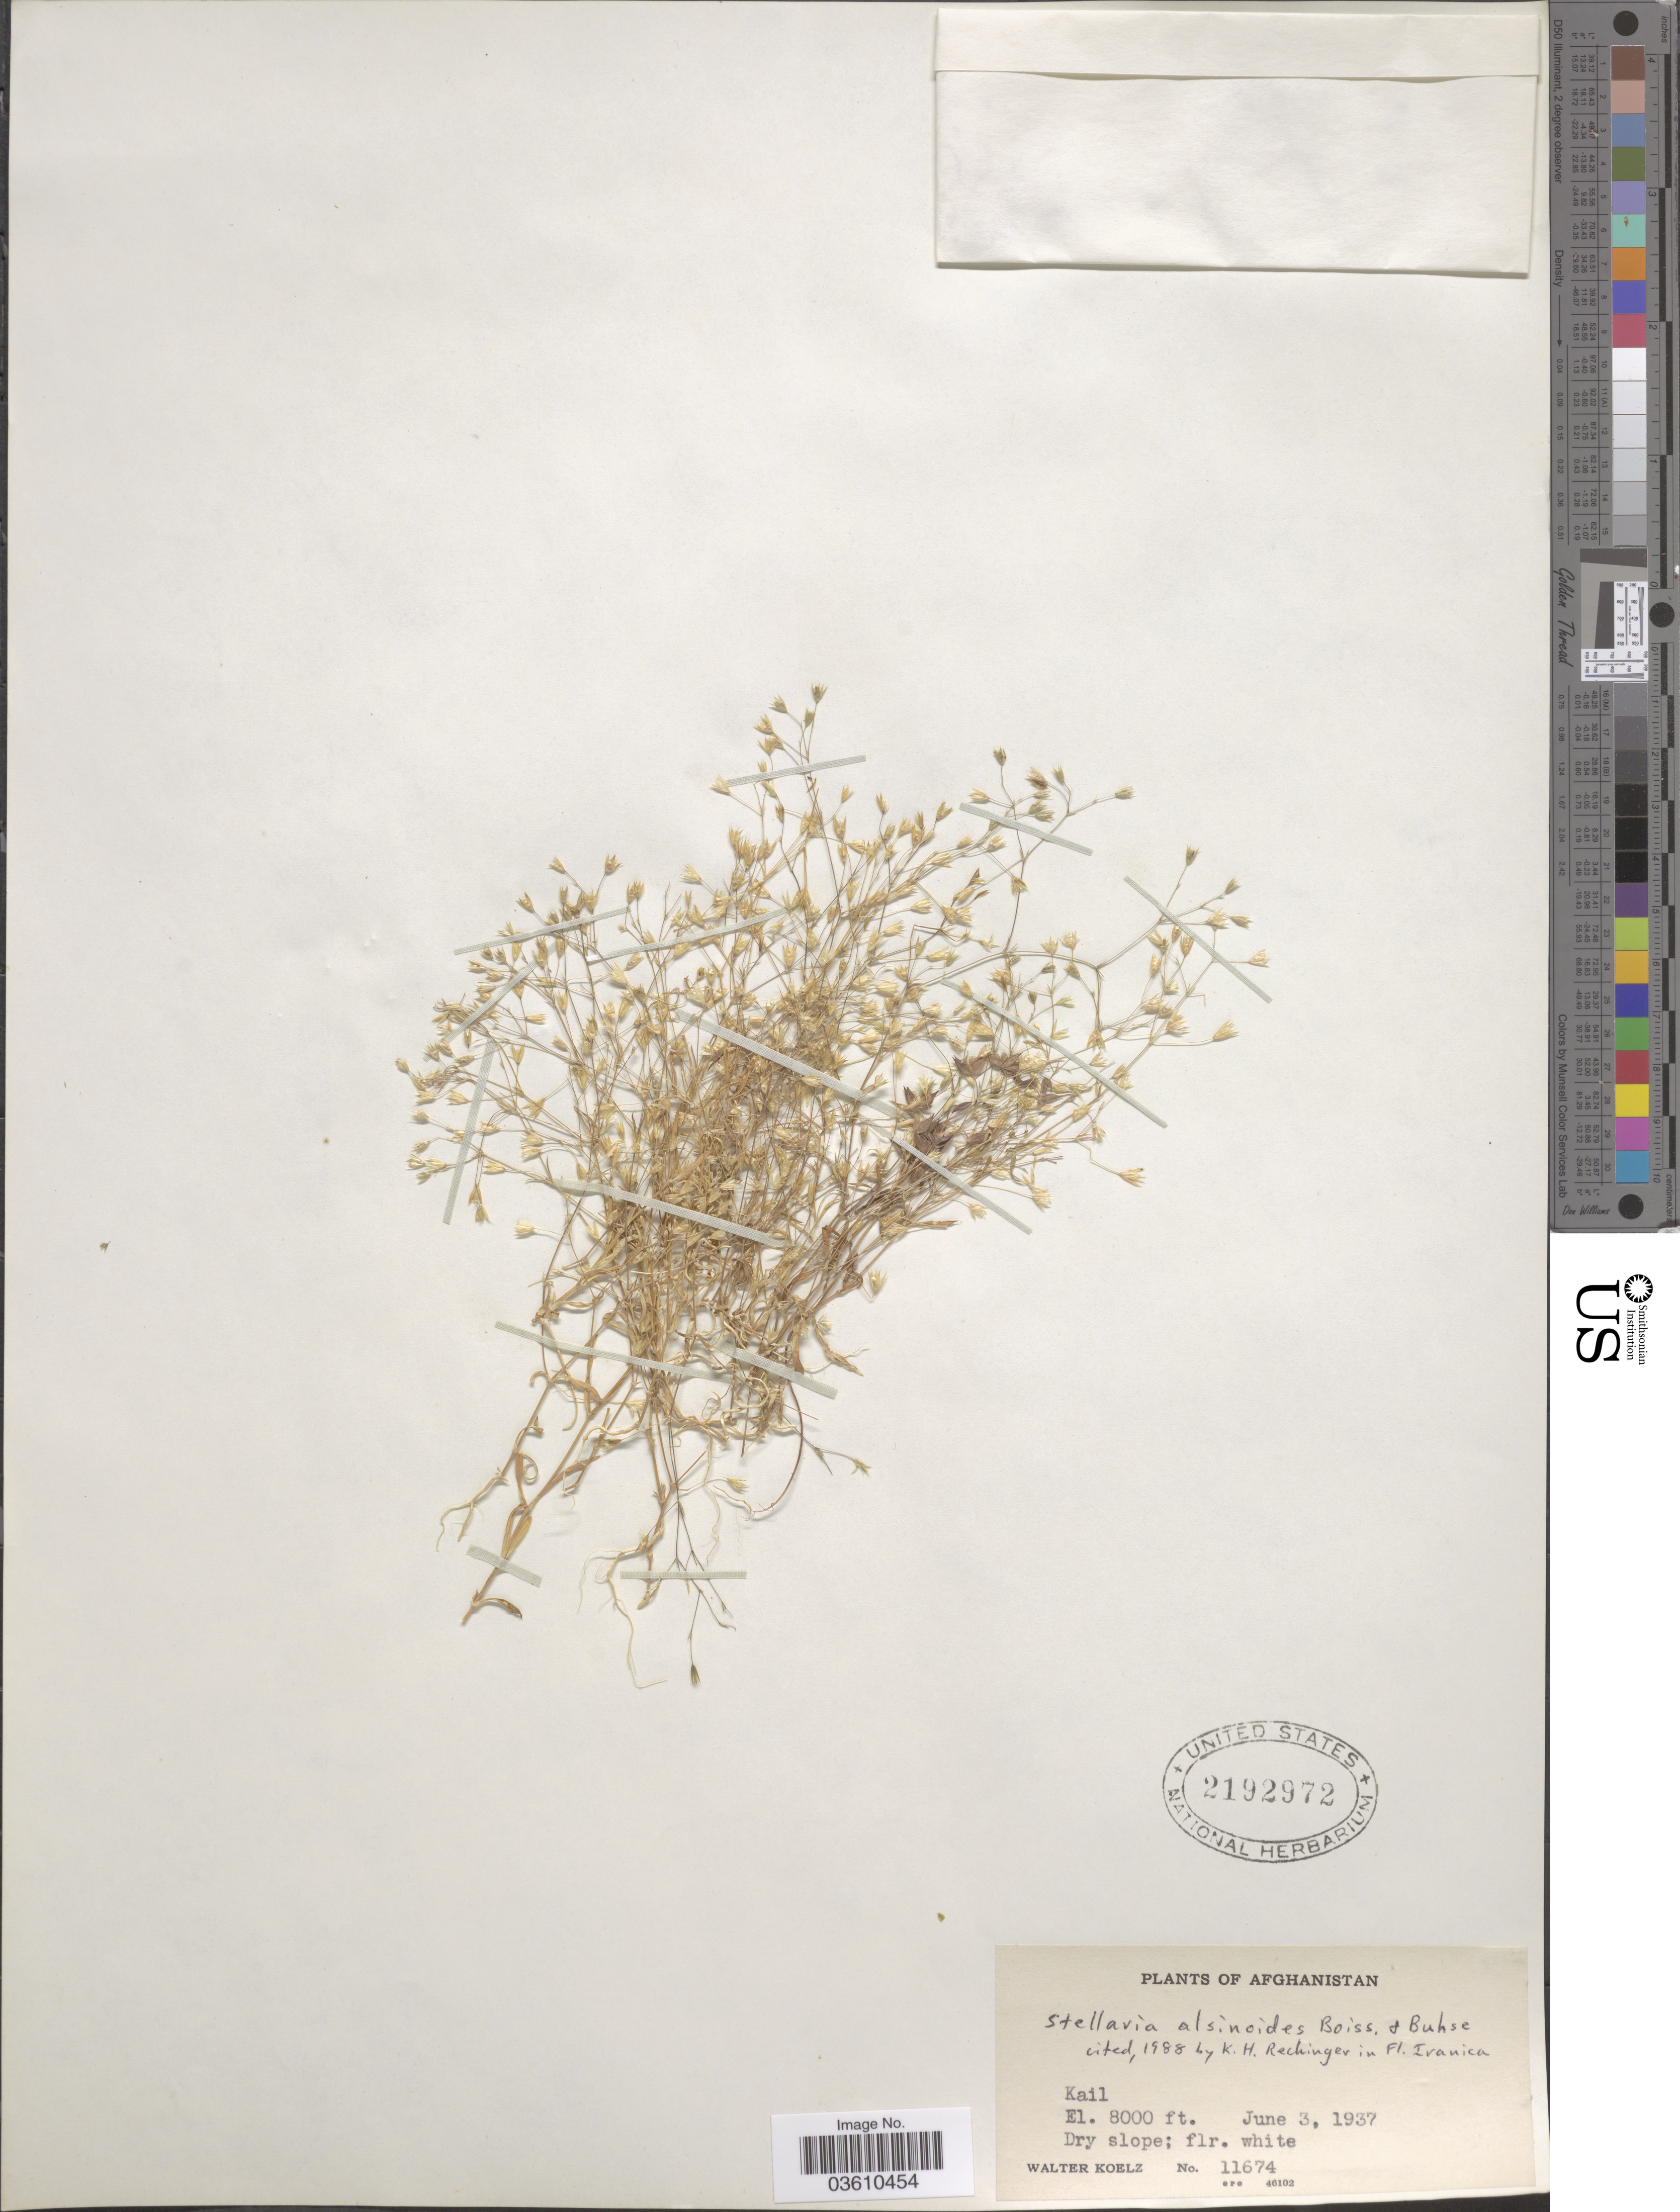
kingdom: Plantae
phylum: Tracheophyta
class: Magnoliopsida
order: Caryophyllales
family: Caryophyllaceae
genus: Stellaria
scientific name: Stellaria alsinoides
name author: Boiss. & Buhse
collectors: W. N. Koelz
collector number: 11674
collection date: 1937-06-03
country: Afghanistan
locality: Kail.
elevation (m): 2438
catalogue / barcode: US 2192972